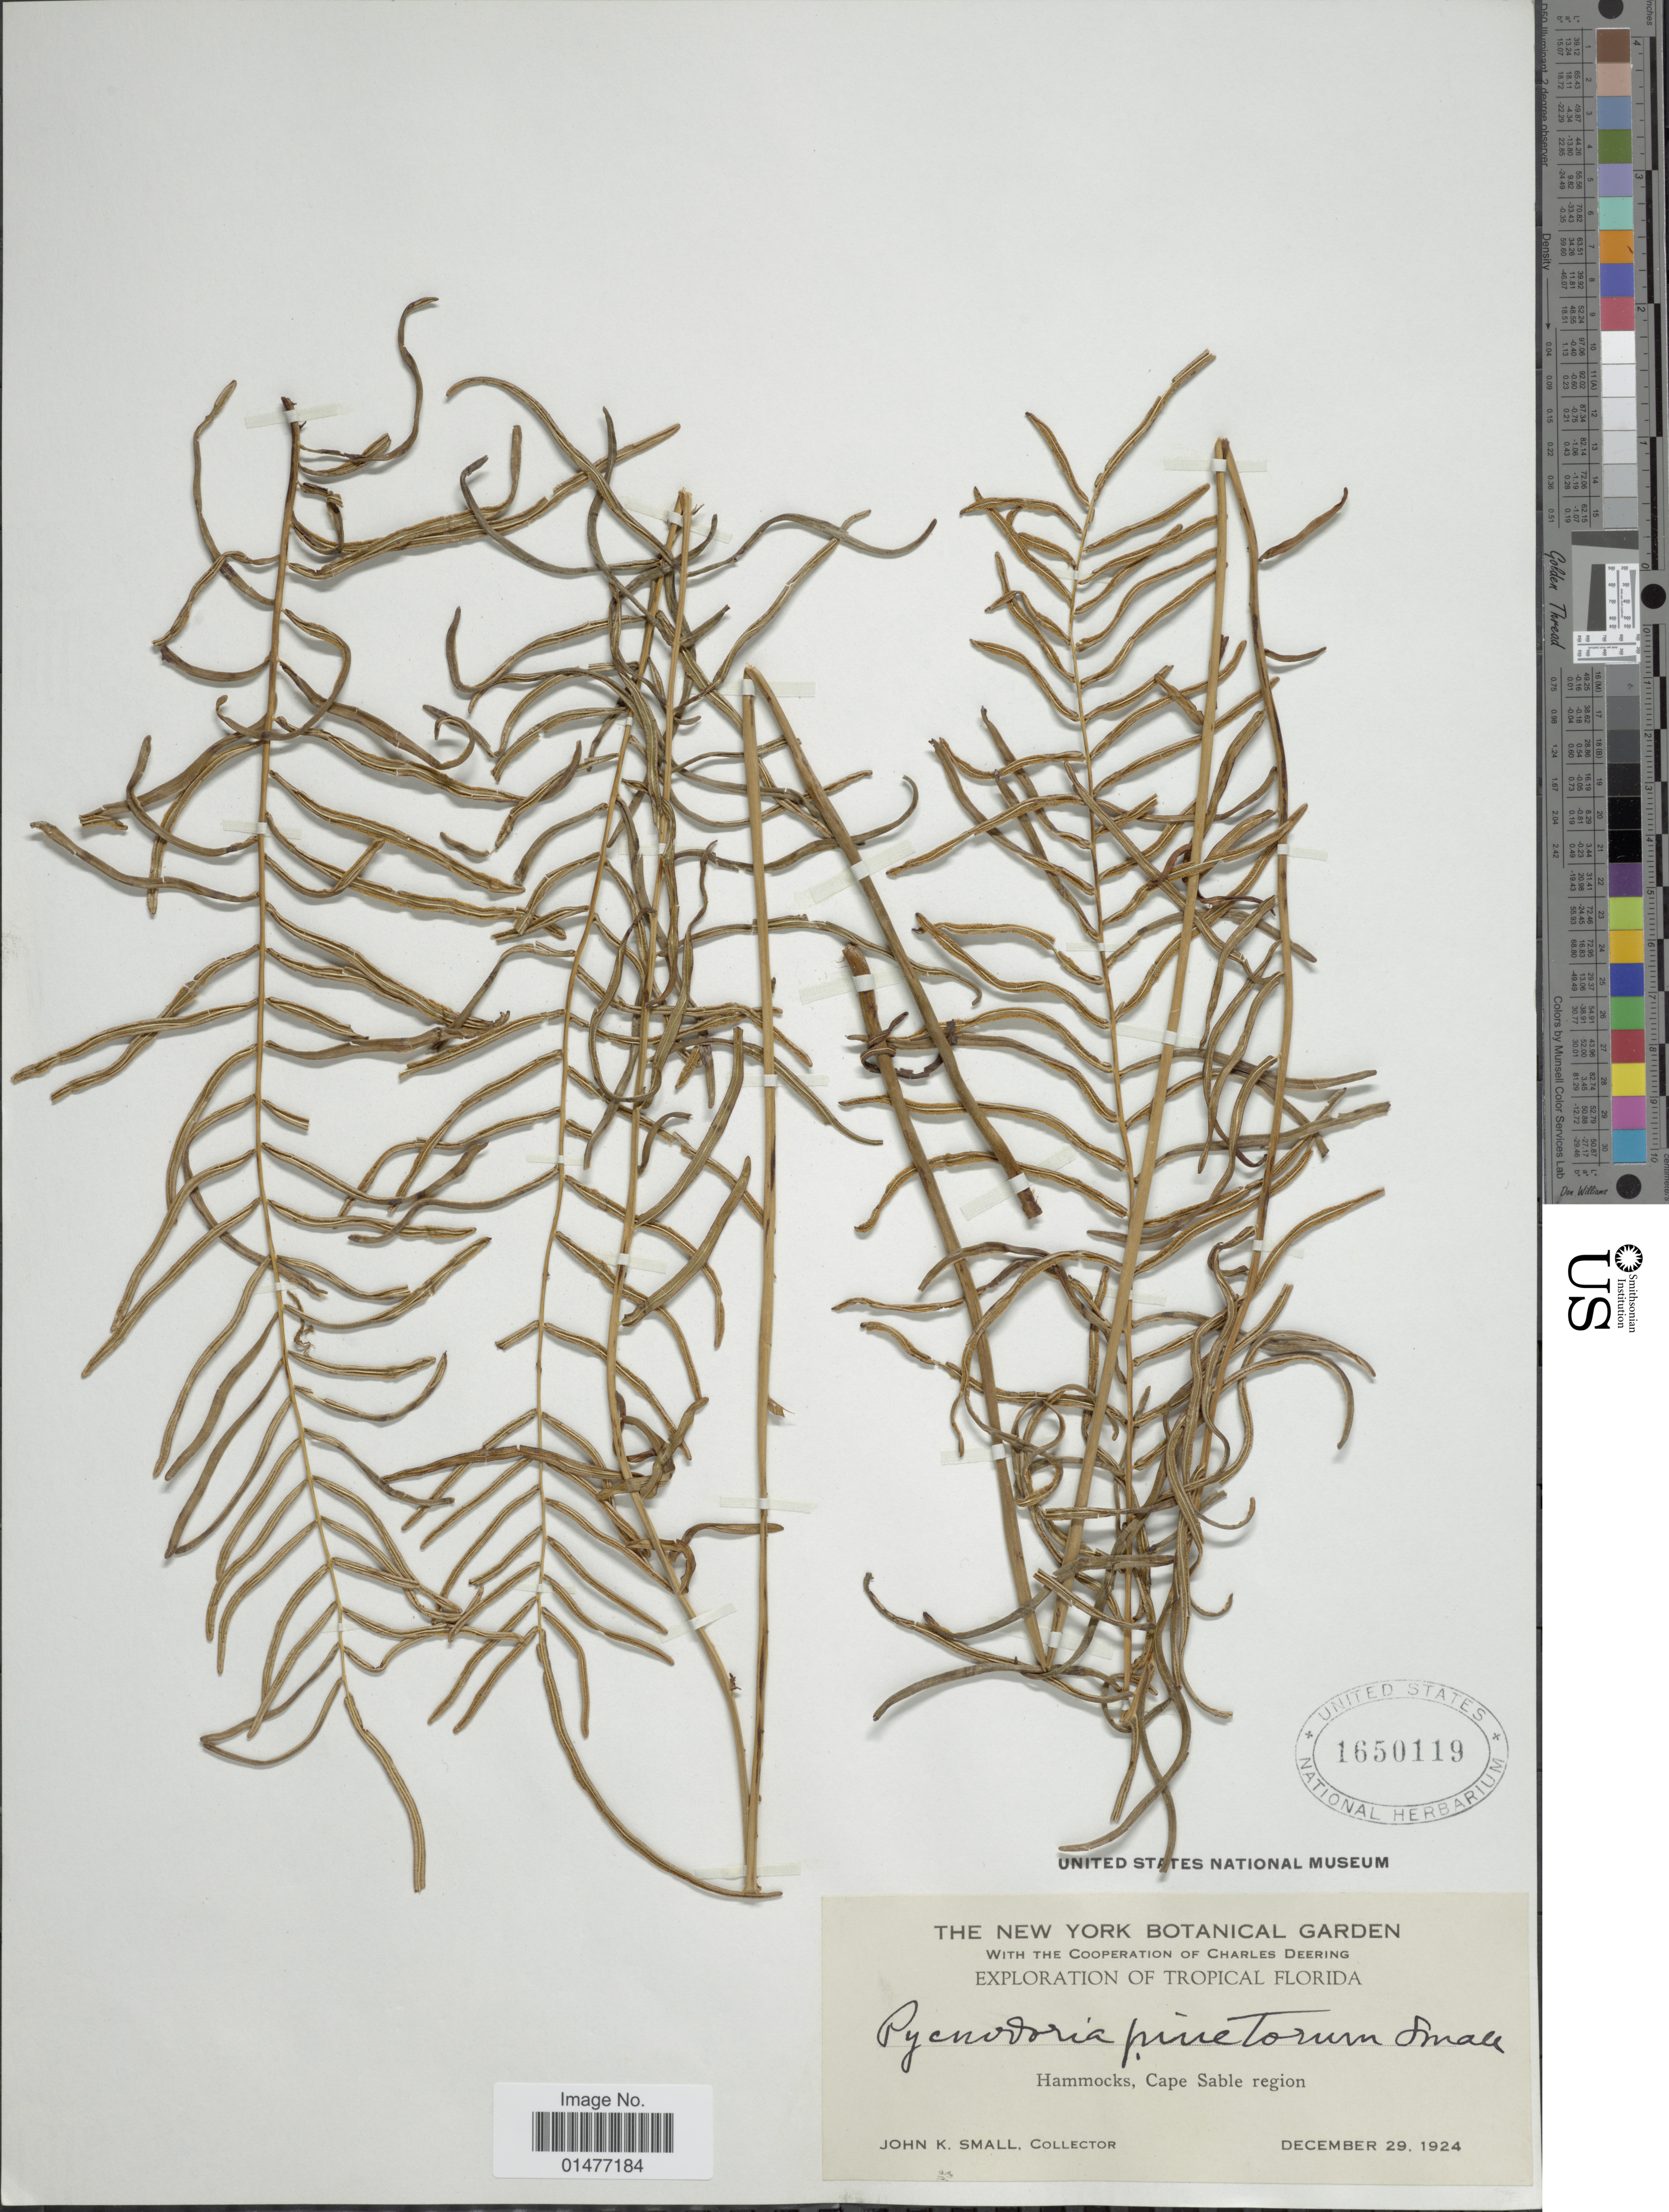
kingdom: Plantae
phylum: Tracheophyta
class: Polypodiopsida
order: Polypodiales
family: Pteridaceae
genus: Pteris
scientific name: Pteris bahamenis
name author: (J. Agardh) Fée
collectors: J. K. Small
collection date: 1924-12-29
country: United States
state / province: Florida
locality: Exploration of tropical Florida, Hammocks, Cape Sable region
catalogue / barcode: US 1650119